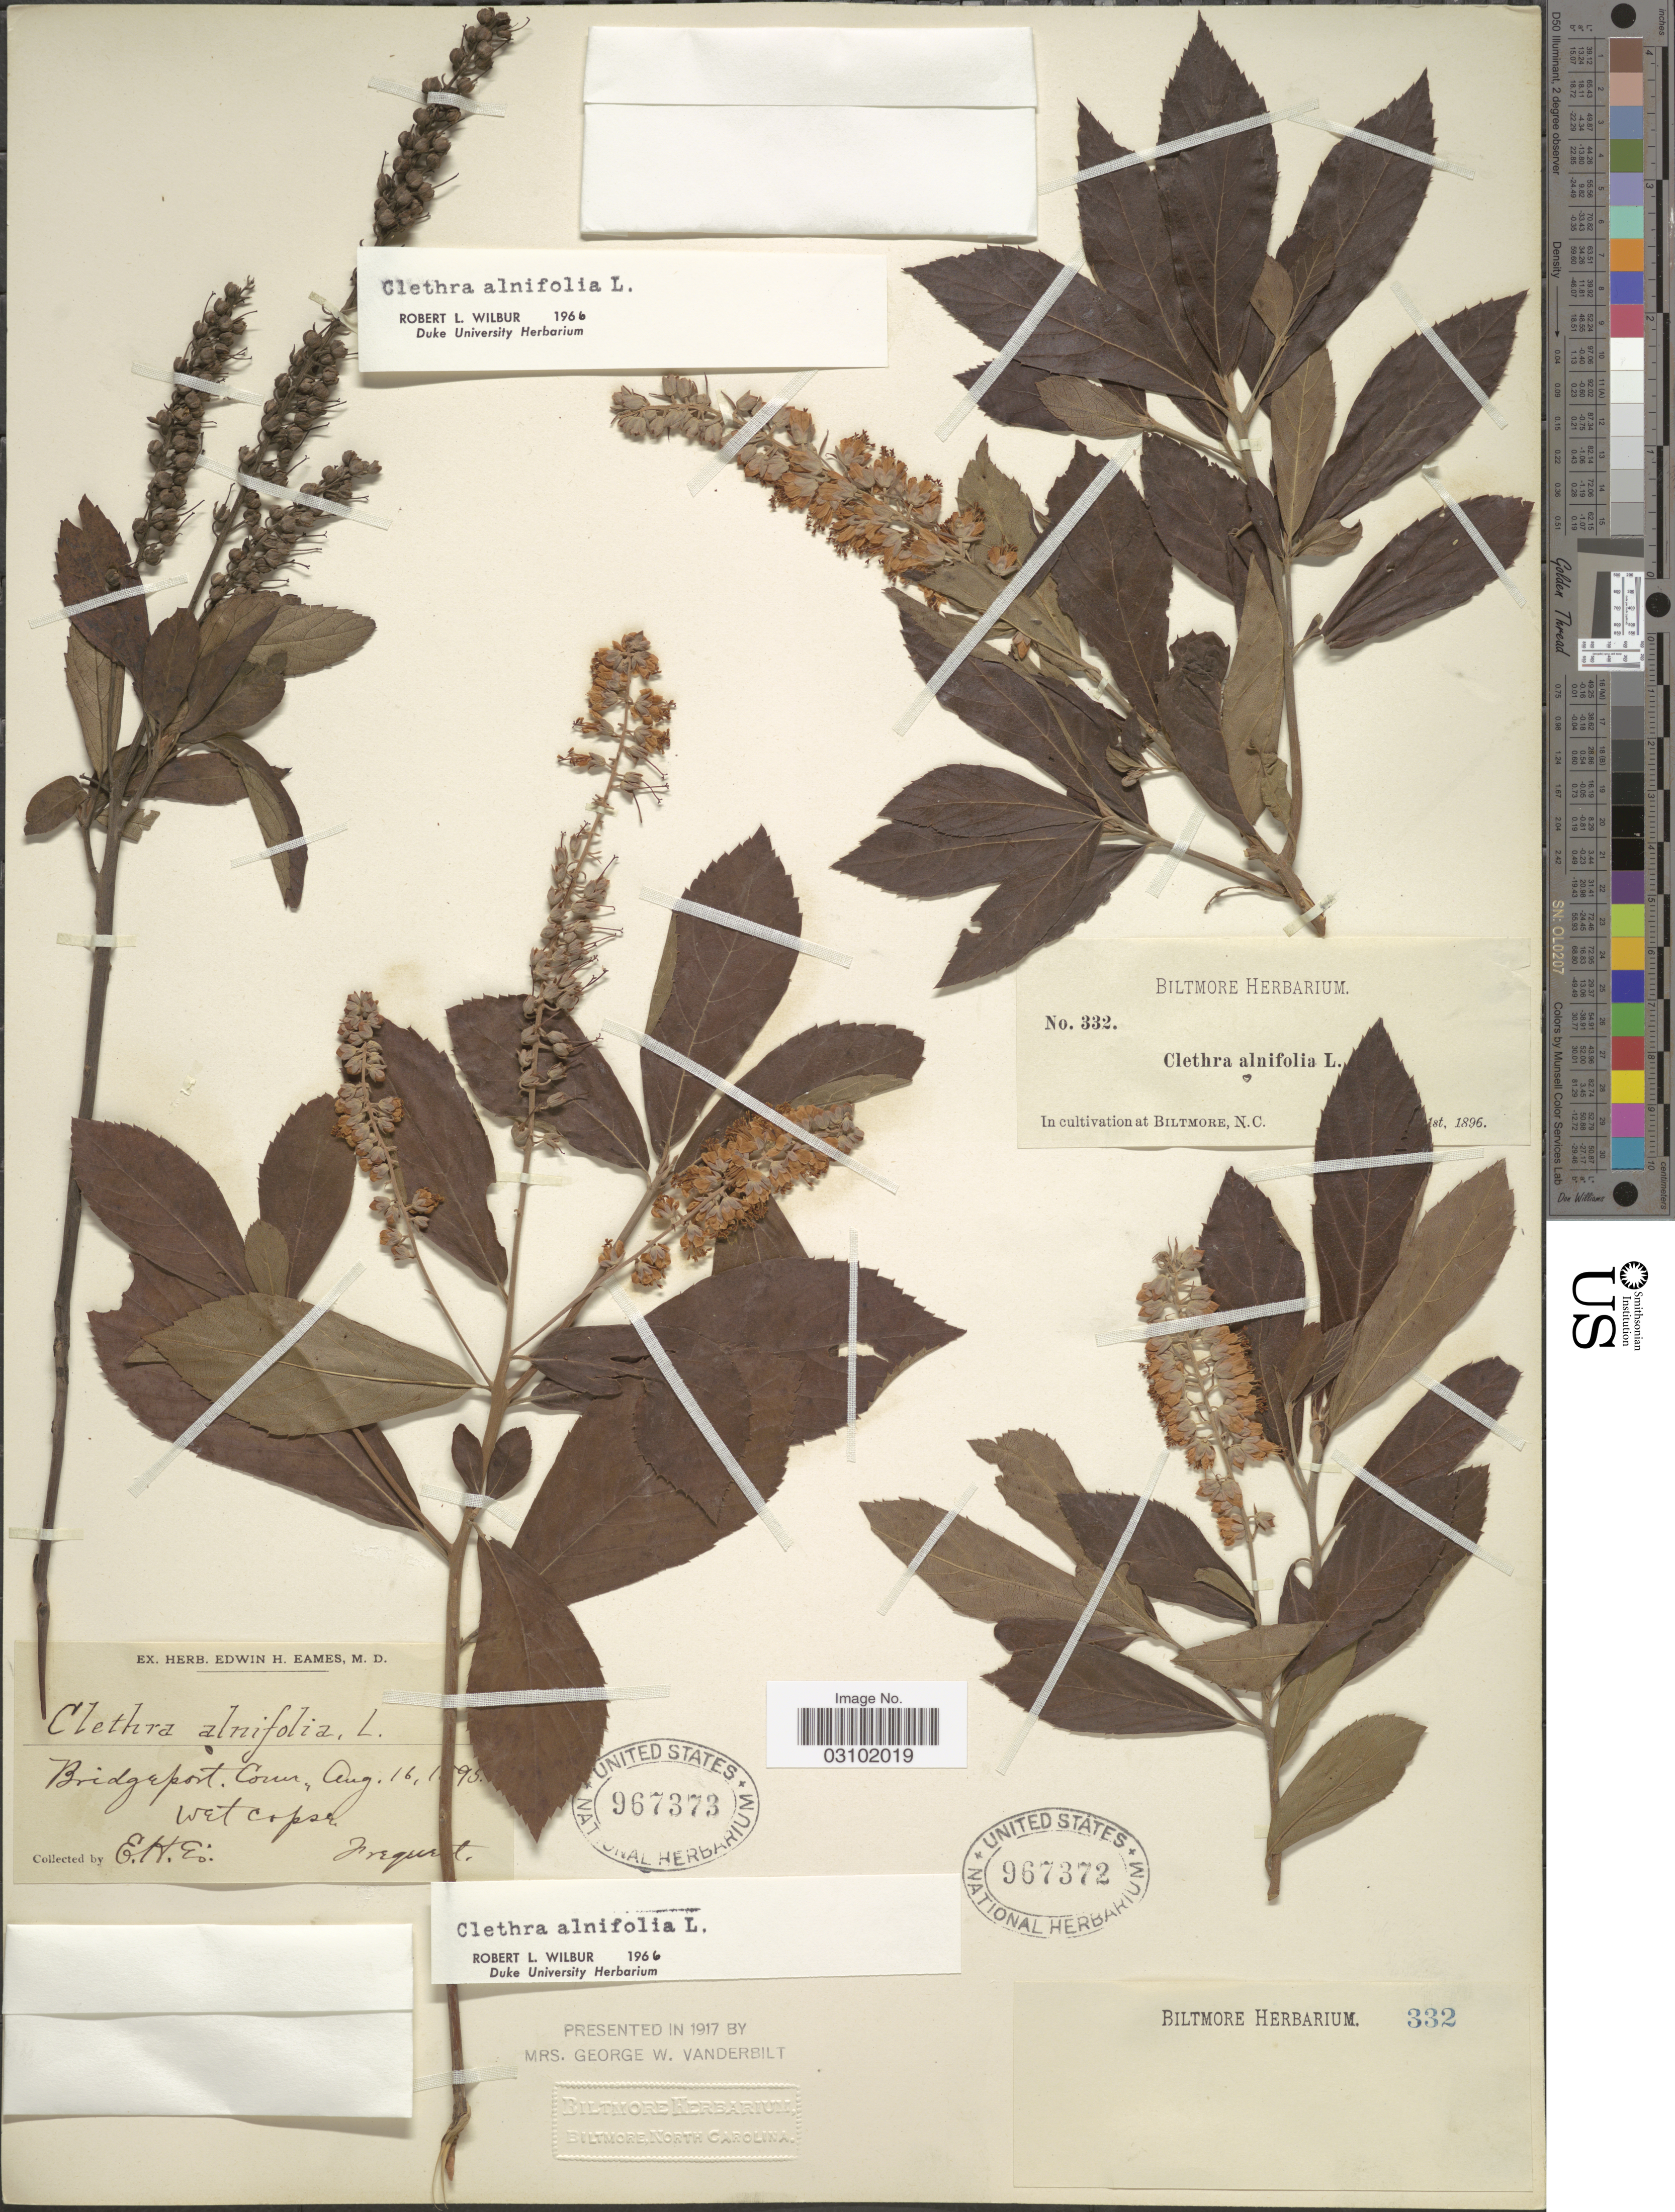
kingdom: Plantae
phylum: Tracheophyta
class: Magnoliopsida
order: Ericales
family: Clethraceae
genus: Clethra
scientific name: Clethra alnifolia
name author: L.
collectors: E. H. Eames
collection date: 1895-08-16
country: United States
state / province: Connecticut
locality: Bridgeport.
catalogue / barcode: US 967373